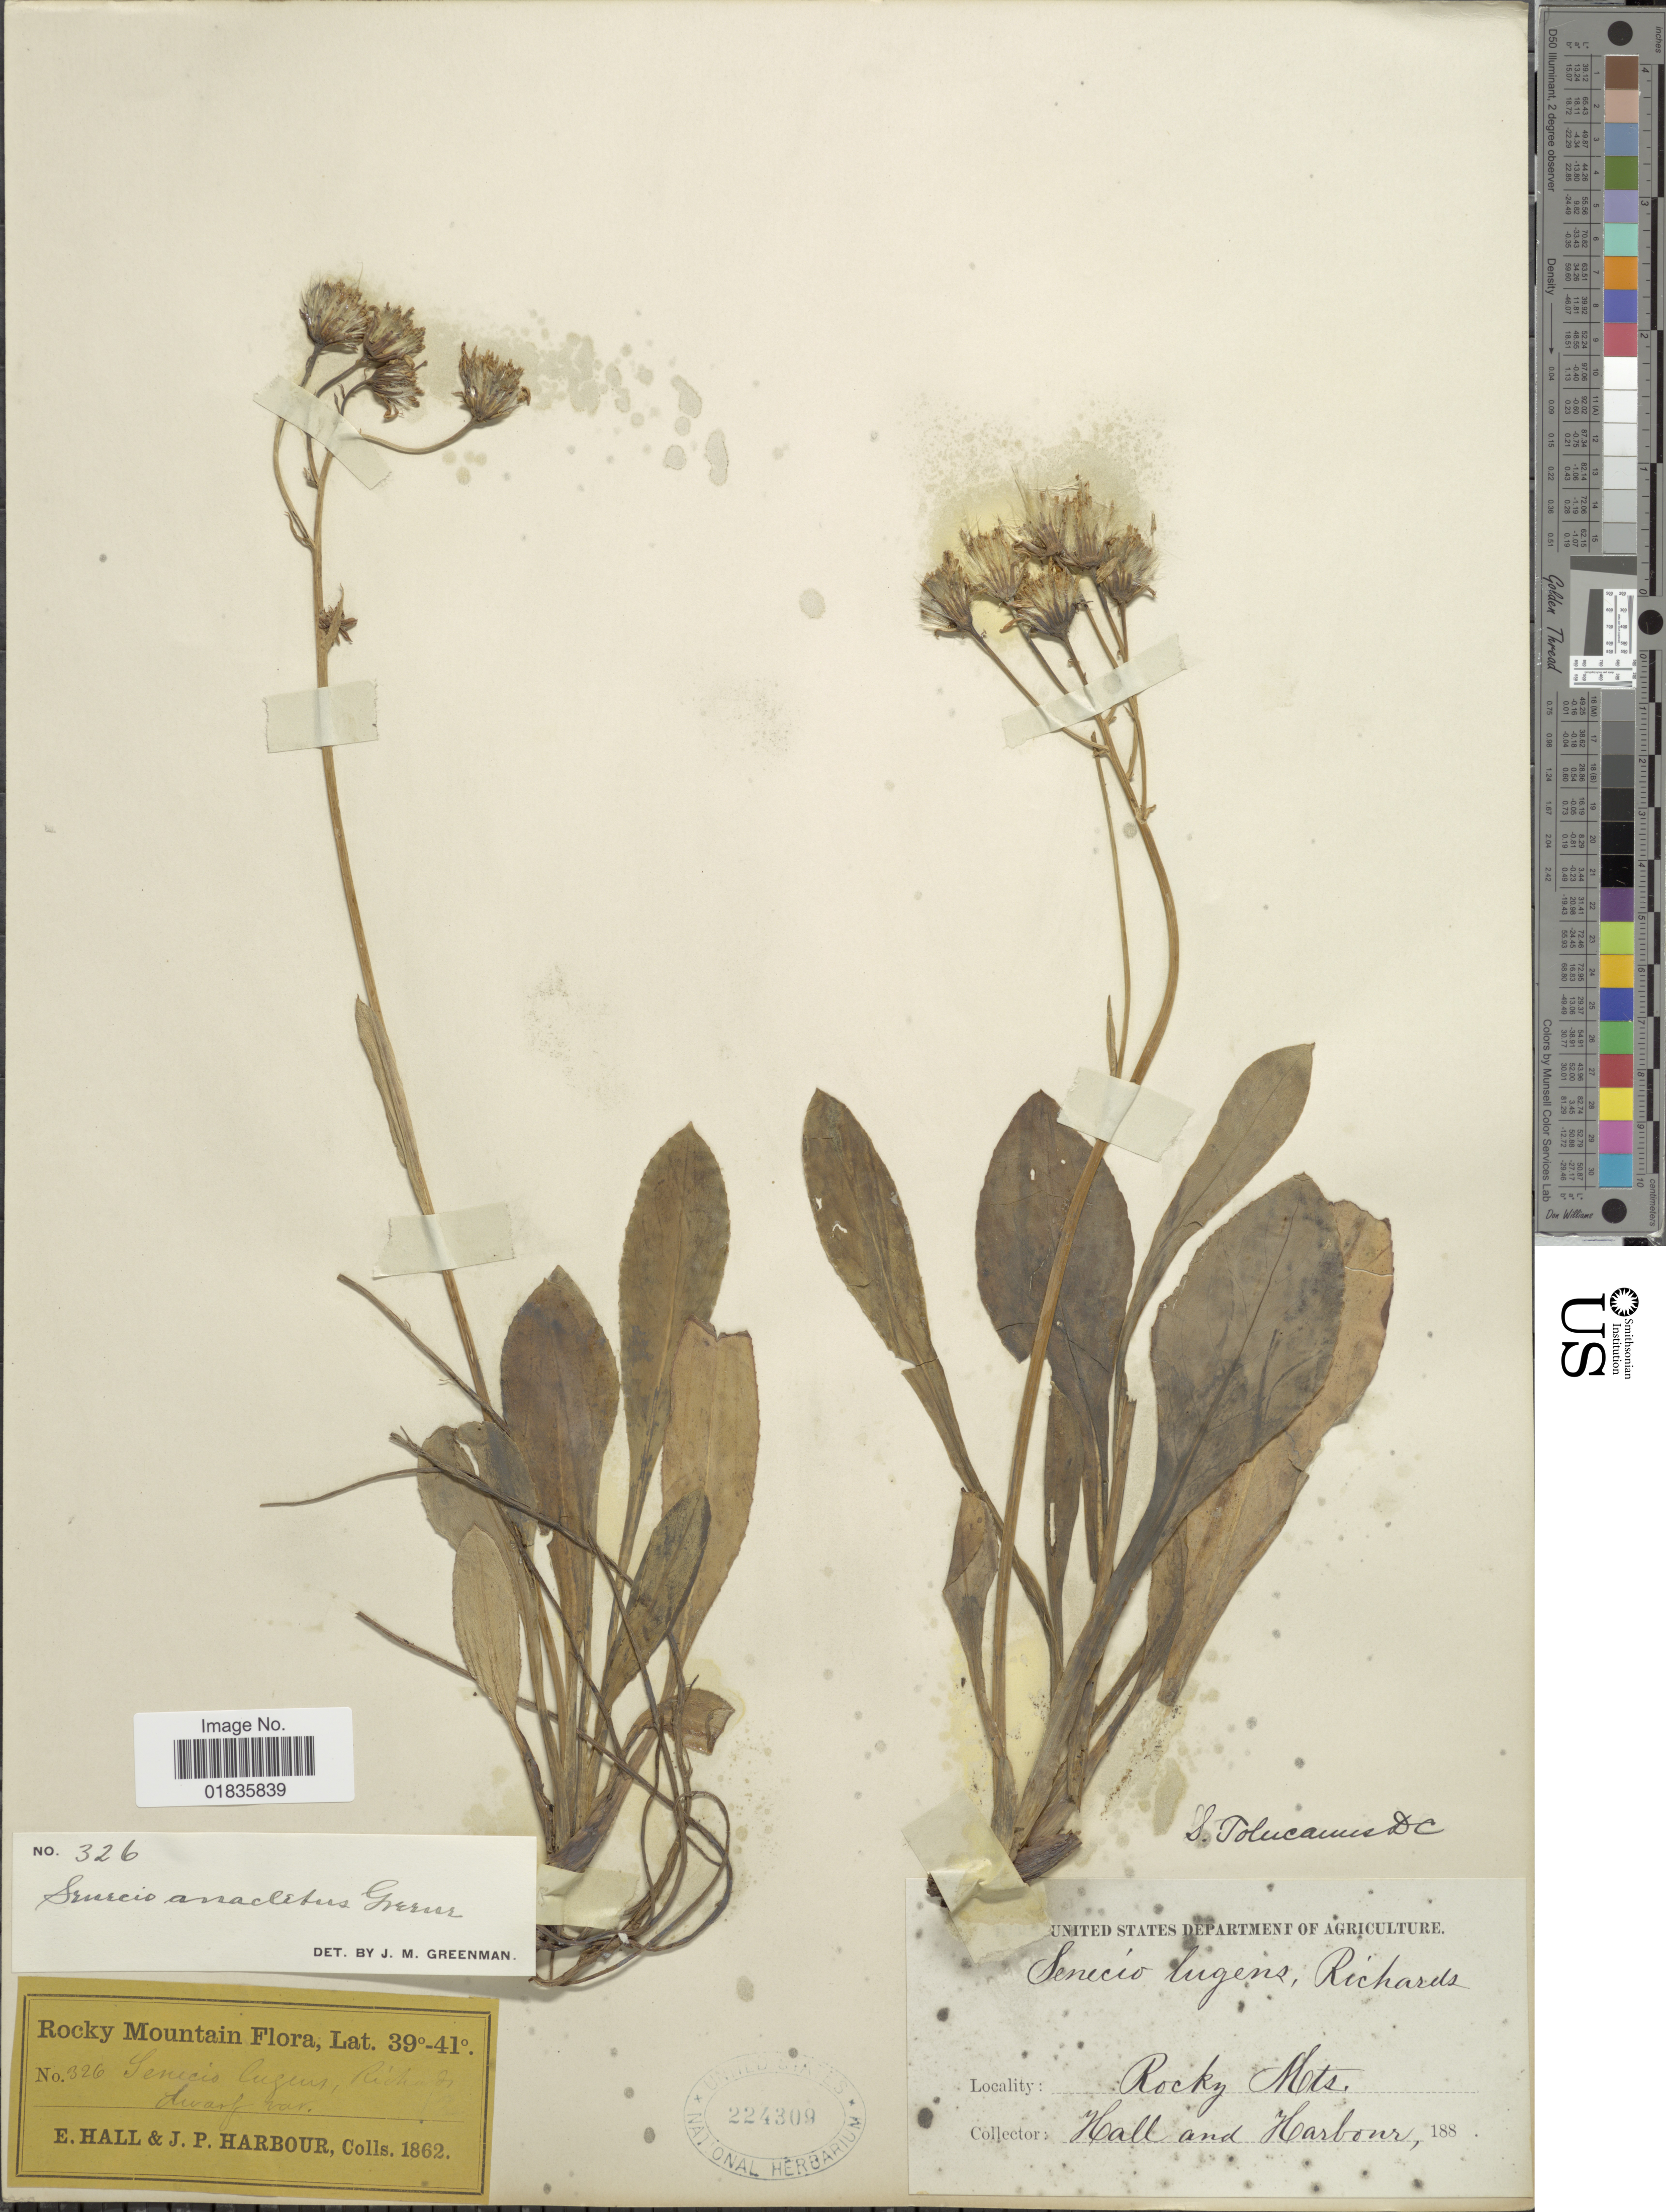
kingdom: Plantae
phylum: Tracheophyta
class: Magnoliopsida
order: Asterales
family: Asteraceae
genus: Senecio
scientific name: Senecio wootonii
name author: Greene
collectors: E. Hall & J. Harbour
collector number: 326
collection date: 1862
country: United States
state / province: Colorado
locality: Rocky Mtns.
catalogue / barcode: US 224309